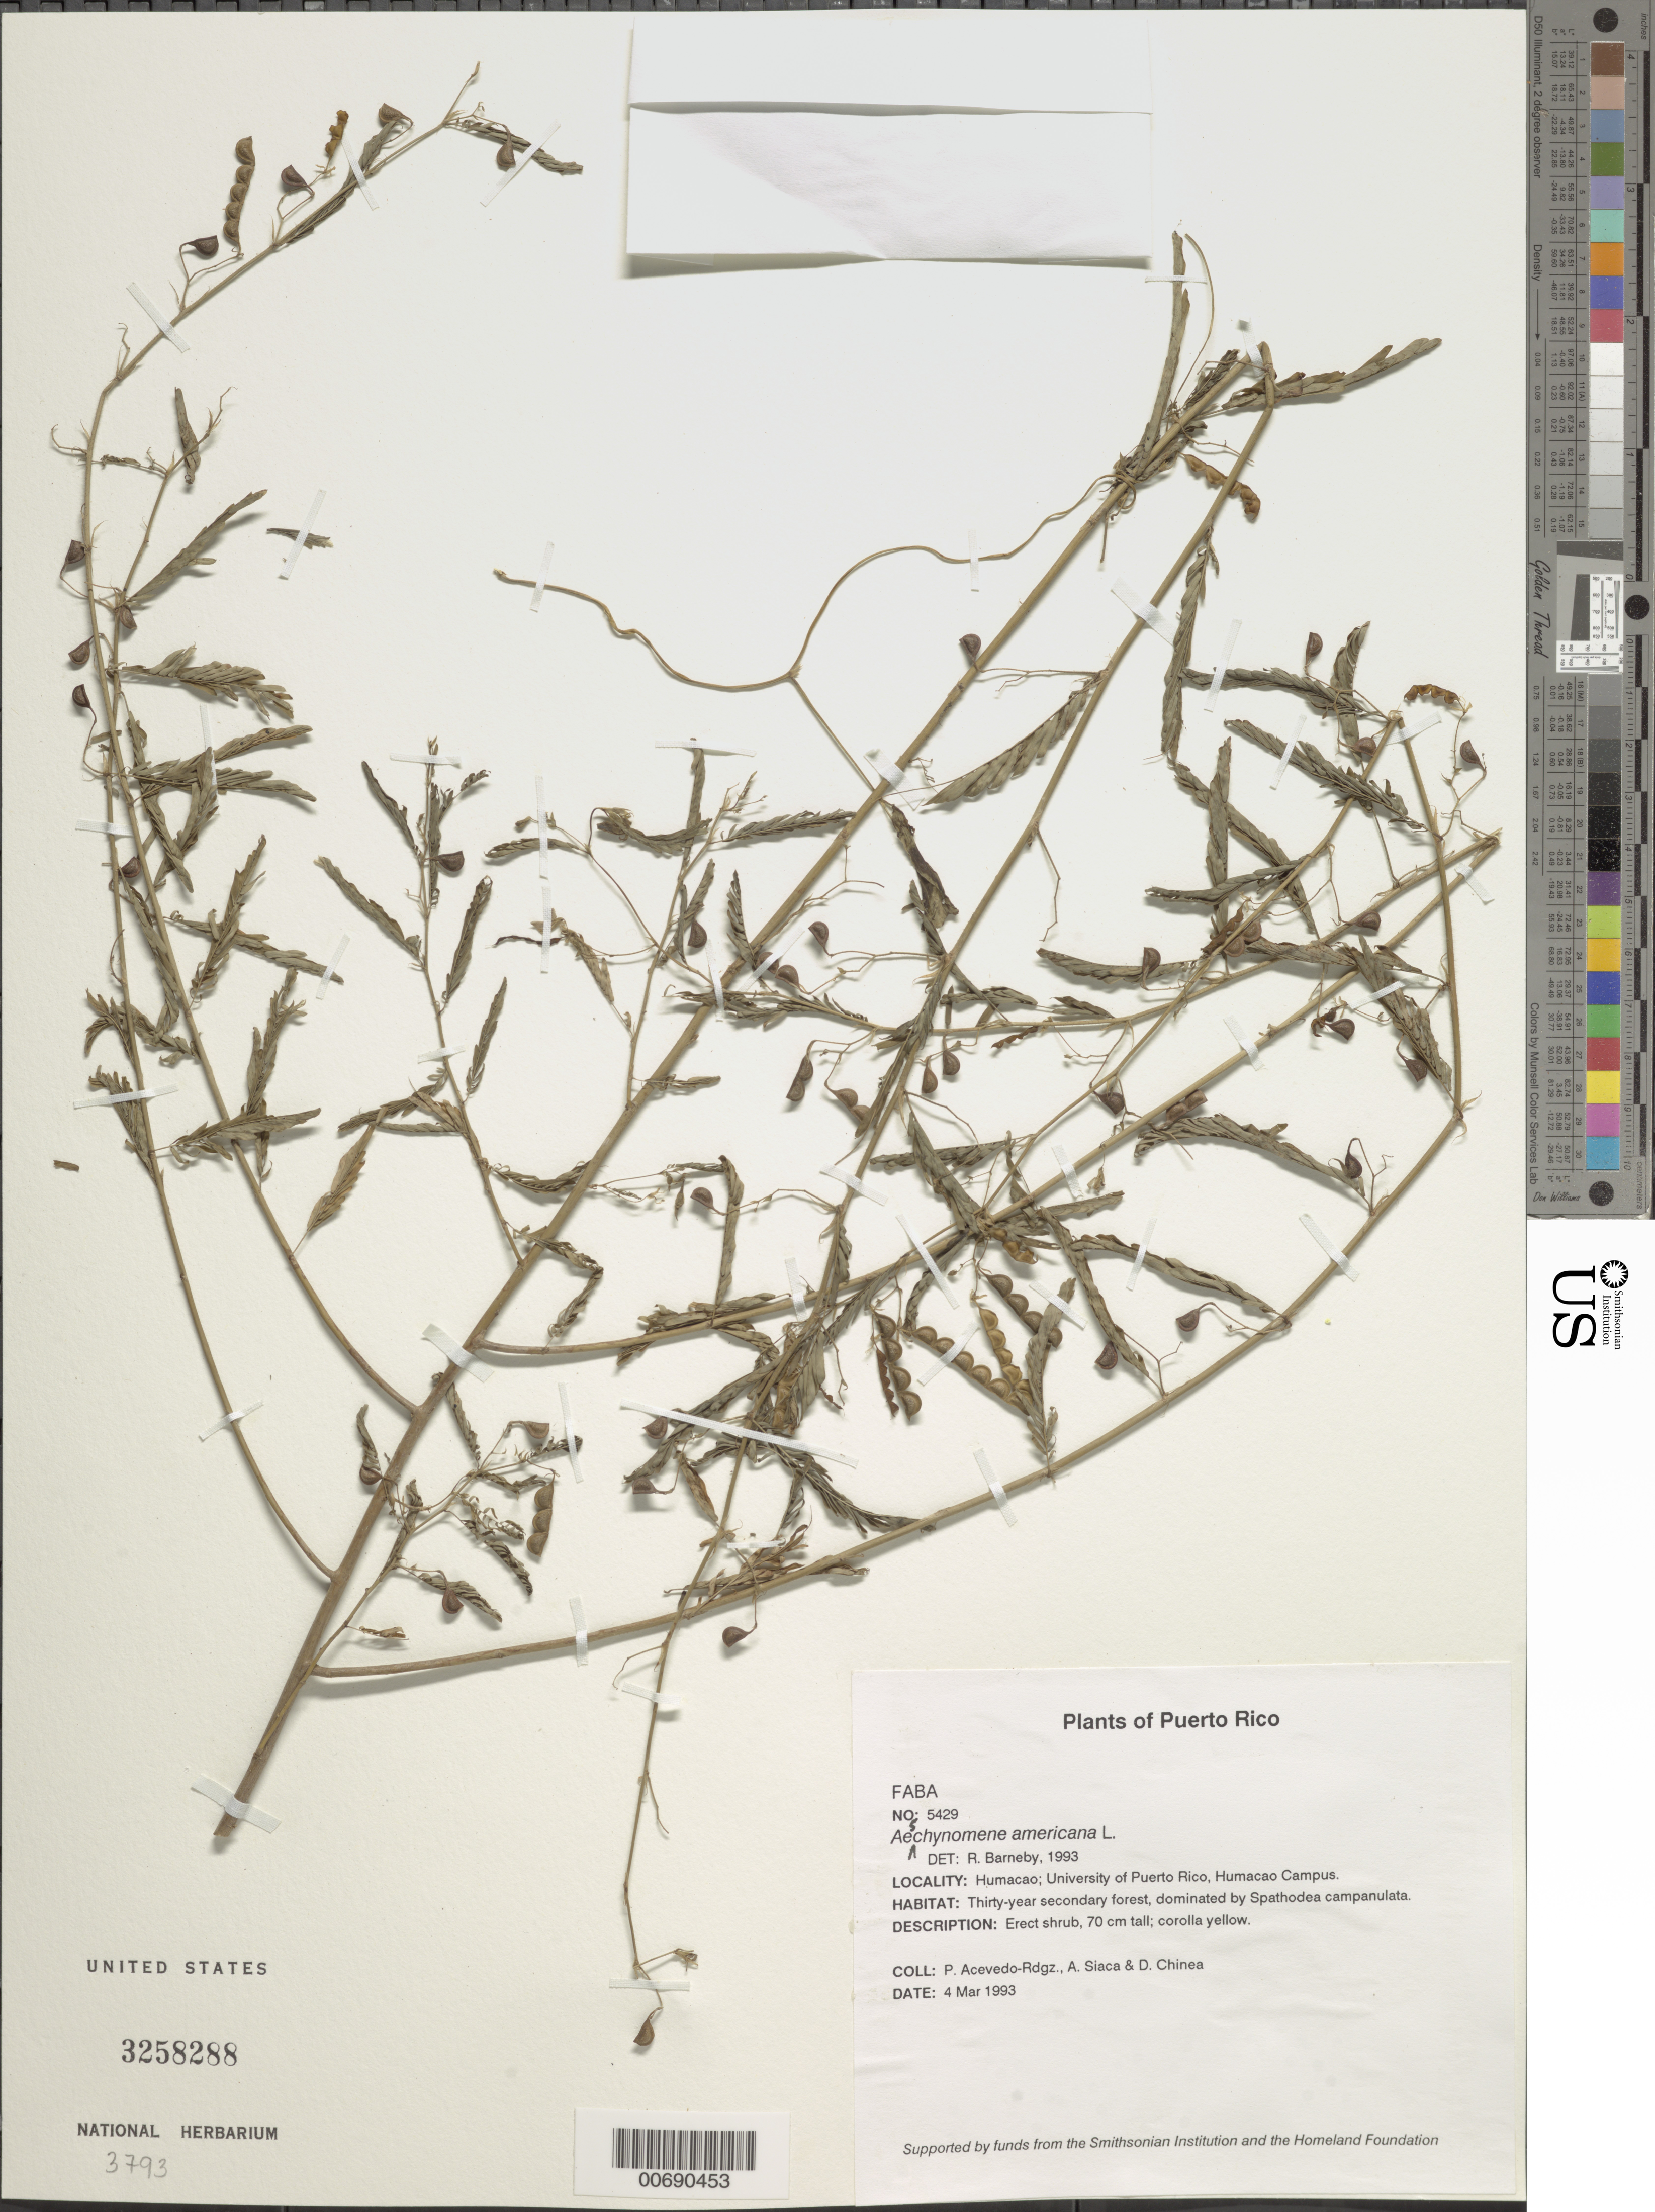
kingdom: Plantae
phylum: Tracheophyta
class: Magnoliopsida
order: Fabales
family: Fabaceae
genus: Aeschynomene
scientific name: Aeschynomene americana var. americana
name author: L.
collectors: P. Acevedo-Rodr., A. Siaca & D. Chinea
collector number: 5429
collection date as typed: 04 Mar 1993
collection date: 1993-03-04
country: Puerto Rico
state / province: Humacao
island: Puerto Rico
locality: Humacao; University of Puerto Rico, Humacao Campus.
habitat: Thirty-year secondary forest, dominated by Spathodea campanulata.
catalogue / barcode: US 3258288